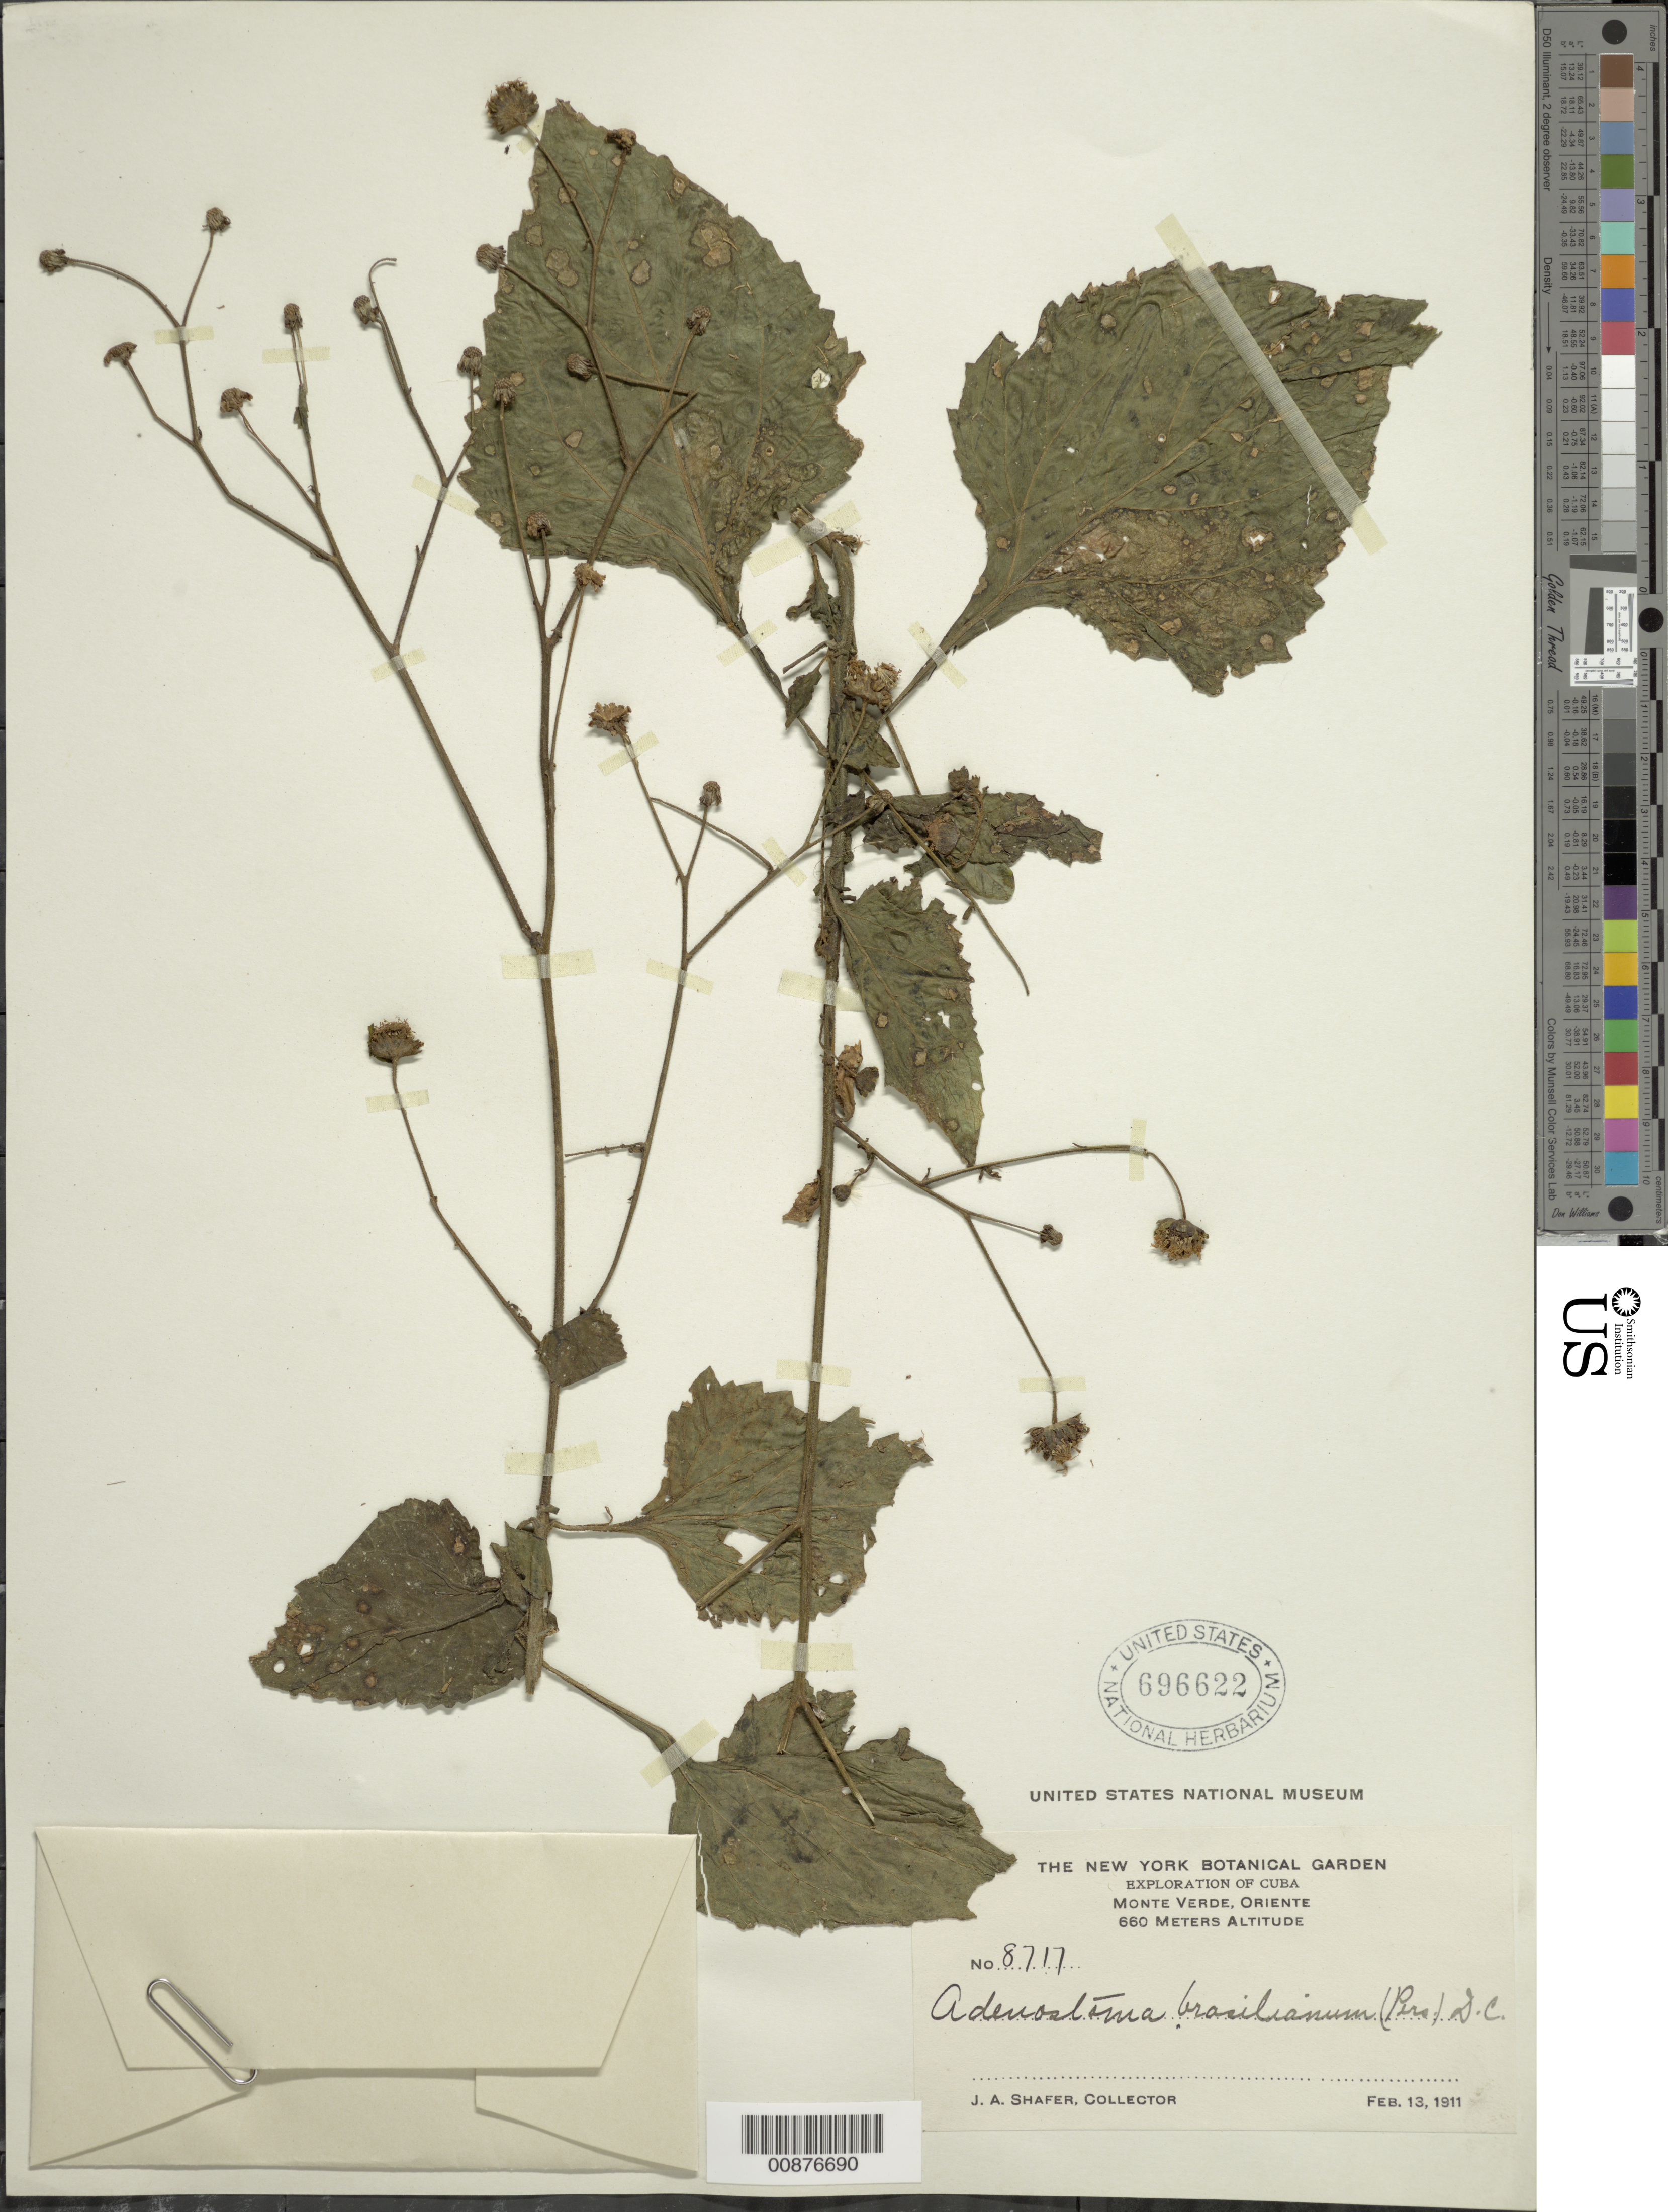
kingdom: Plantae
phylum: Tracheophyta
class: Magnoliopsida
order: Asterales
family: Asteraceae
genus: Adenostemma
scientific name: Adenostemma brasilianum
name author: (Pers.) Cass.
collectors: J. A. Shafer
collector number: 8717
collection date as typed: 13 Feb 1911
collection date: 1911-02-13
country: Cuba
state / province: Oriente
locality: Monte Verde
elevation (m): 660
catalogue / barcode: US 696622